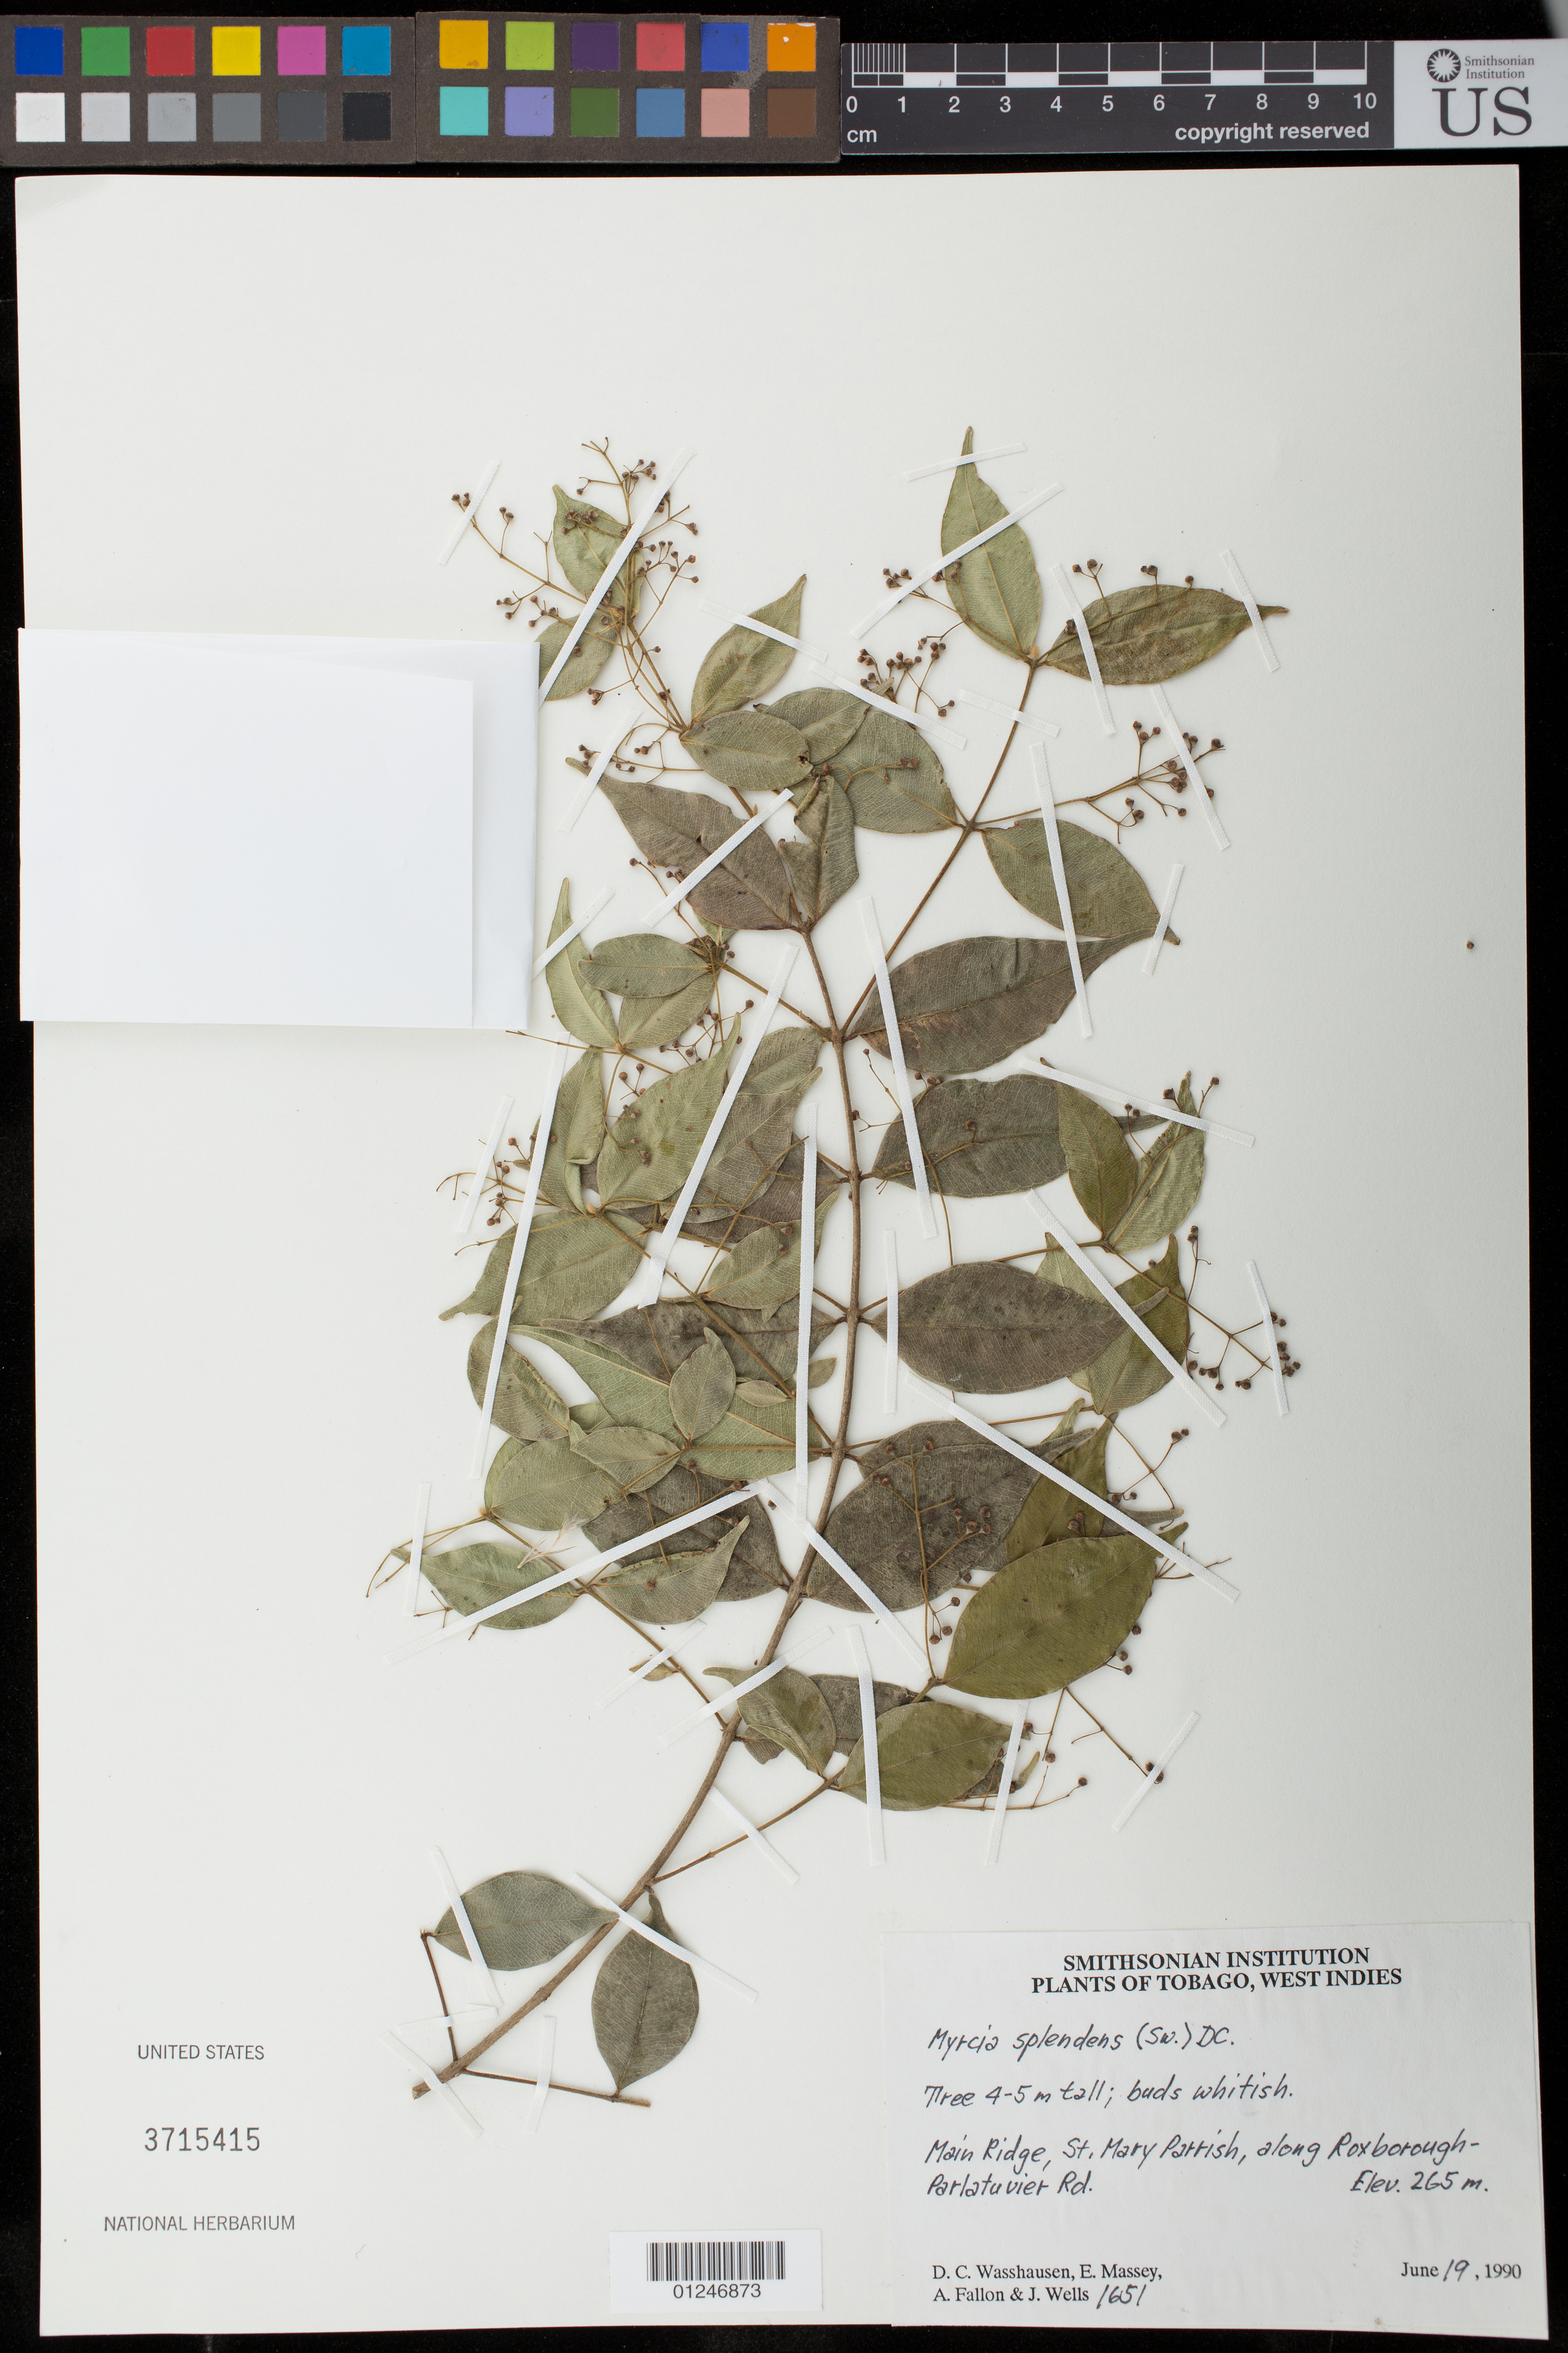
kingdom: Plantae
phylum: Tracheophyta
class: Magnoliopsida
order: Myrtales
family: Myrtaceae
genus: Myrcia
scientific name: Myrcia splendens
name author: (Sw.) DC.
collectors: D. C. Wasshausen, E. Massey, A. Fallon & J. Wells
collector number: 1651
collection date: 1990-06-19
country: Trinidad and Tobago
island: Tobago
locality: Main Ridge, St. Mary Parish, Cameron Canal Road along Argyll River.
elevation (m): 265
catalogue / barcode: US 3715415